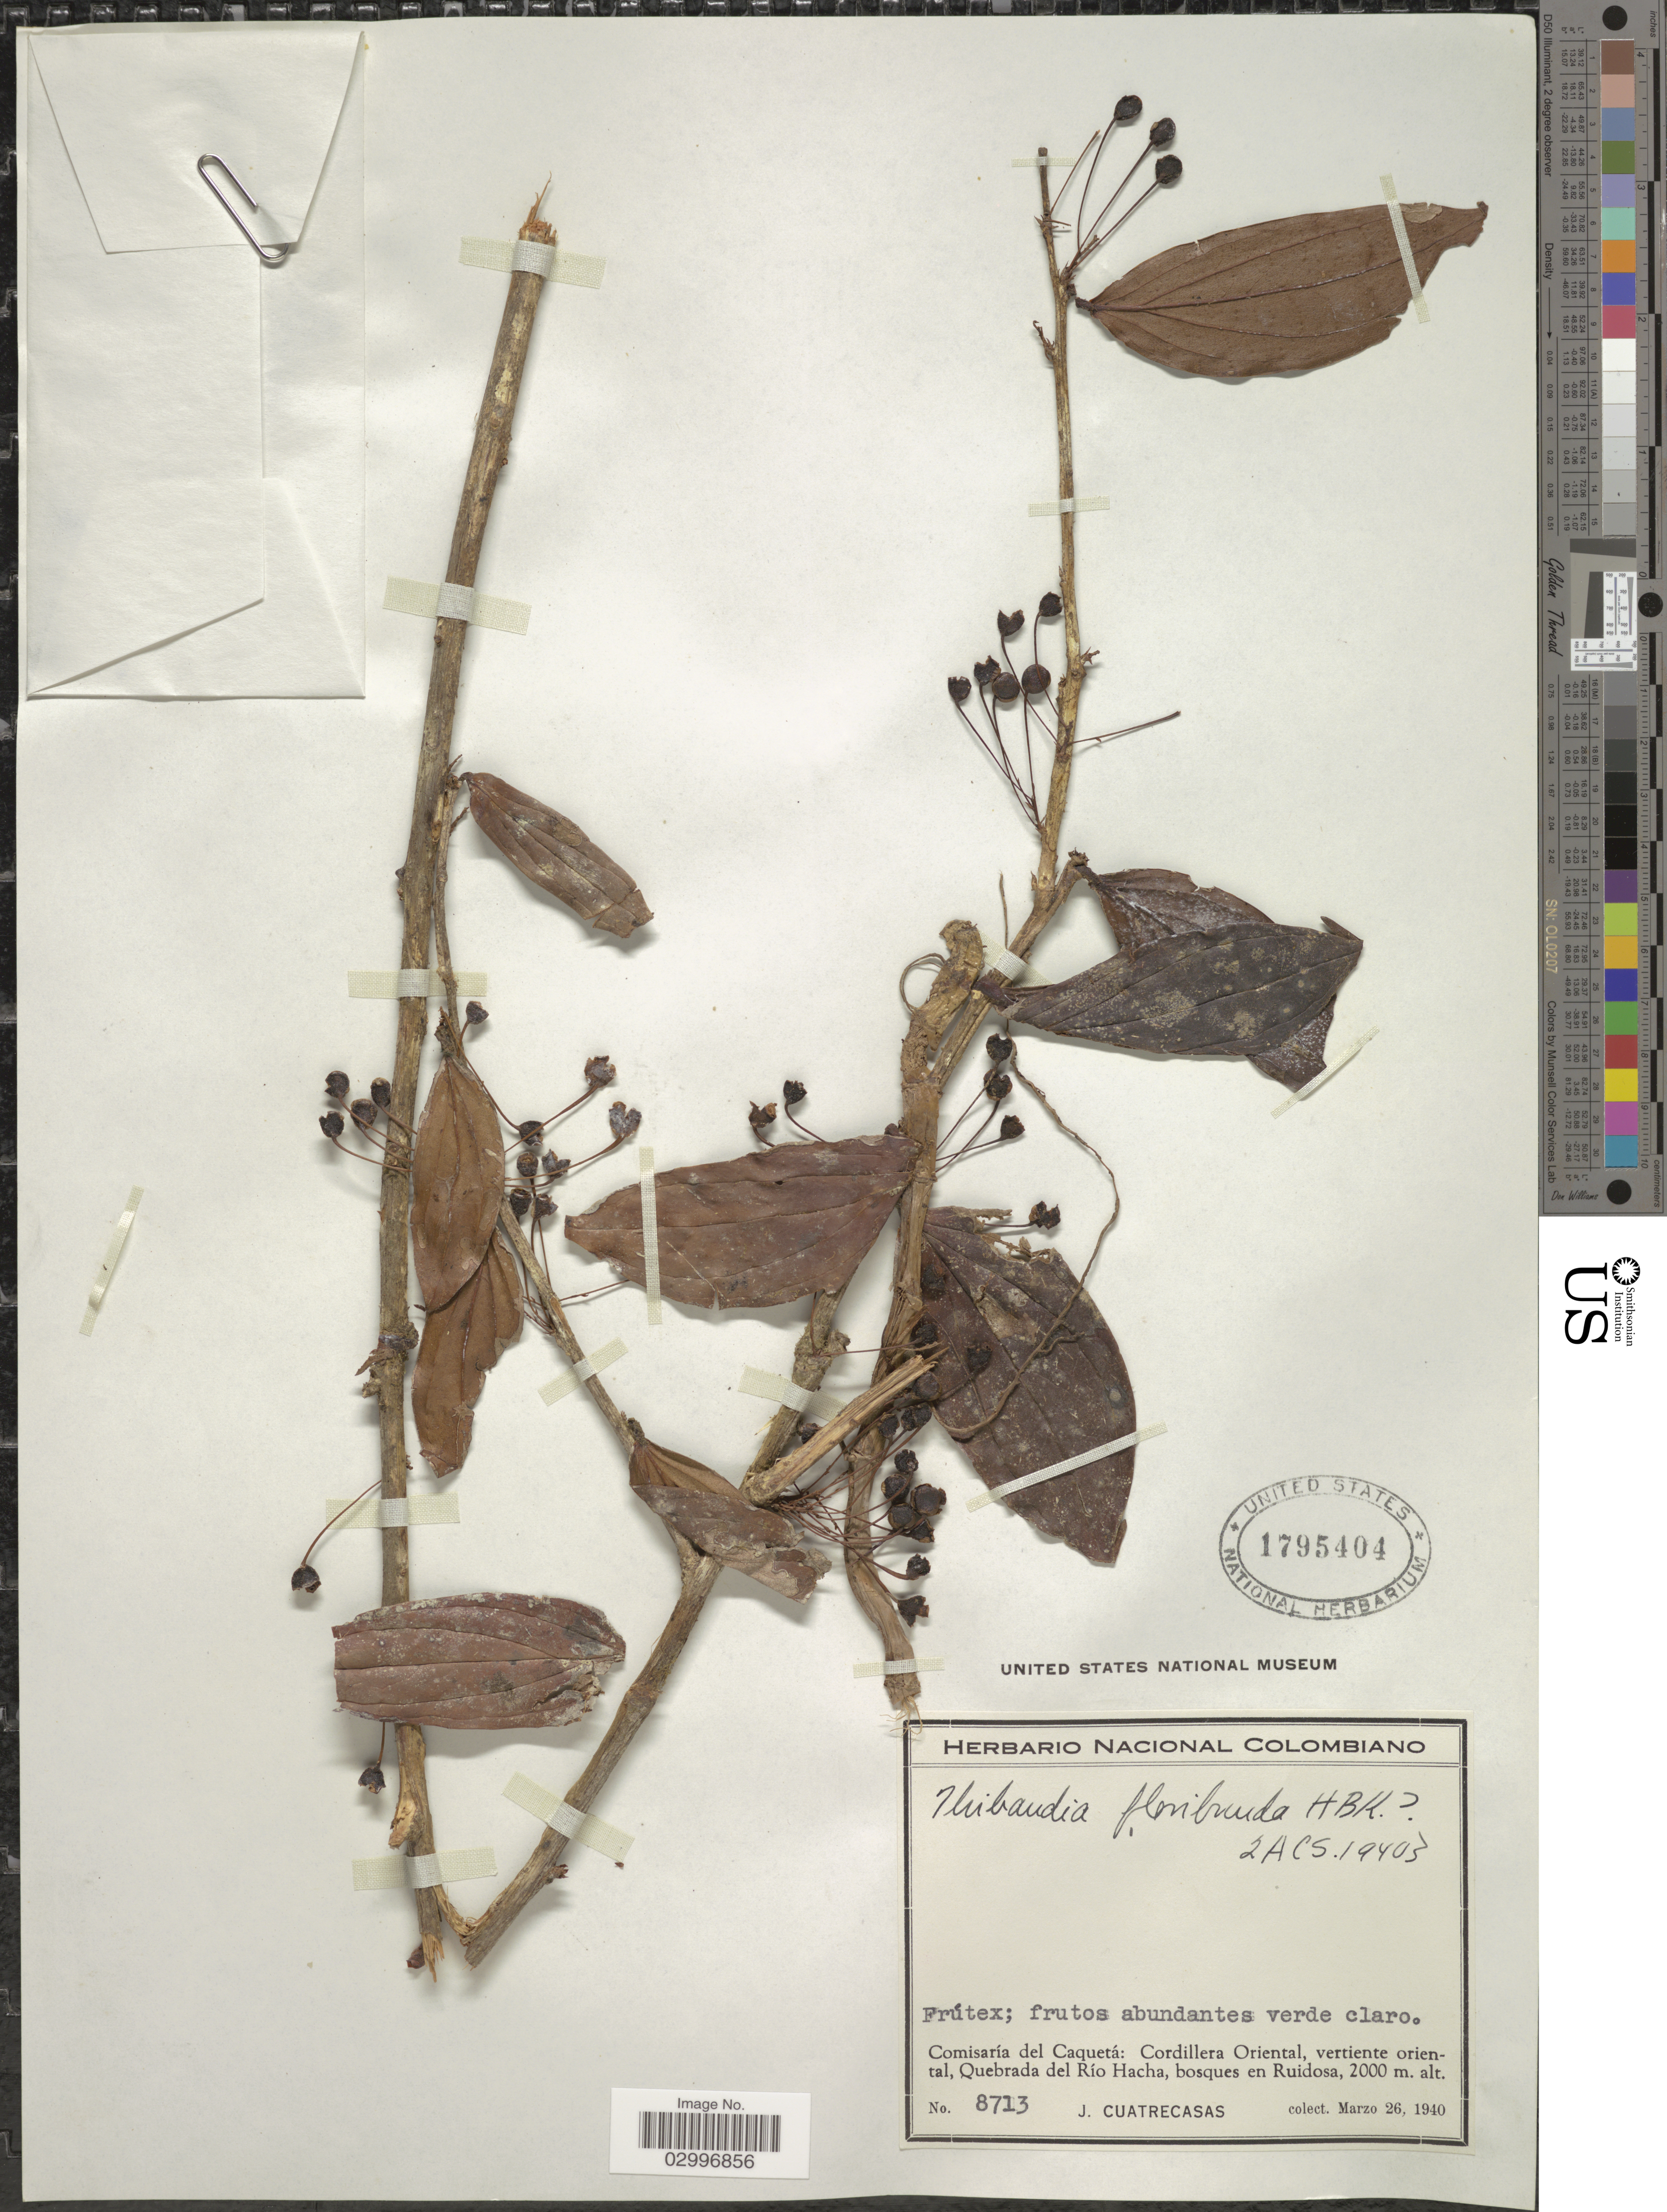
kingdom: Plantae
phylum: Tracheophyta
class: Magnoliopsida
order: Ericales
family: Ericaceae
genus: Thibaudia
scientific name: Thibaudia floribunda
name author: Kunth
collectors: J. Cuatrecasas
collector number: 8713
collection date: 1940-03-26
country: Colombia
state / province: Caquetá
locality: Comisaría del Caquetá: Cordillera Oriental vertiente oriental, Quebrada del Río Hacha, bosques en Ruidosa.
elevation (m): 2000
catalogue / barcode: US 1795404